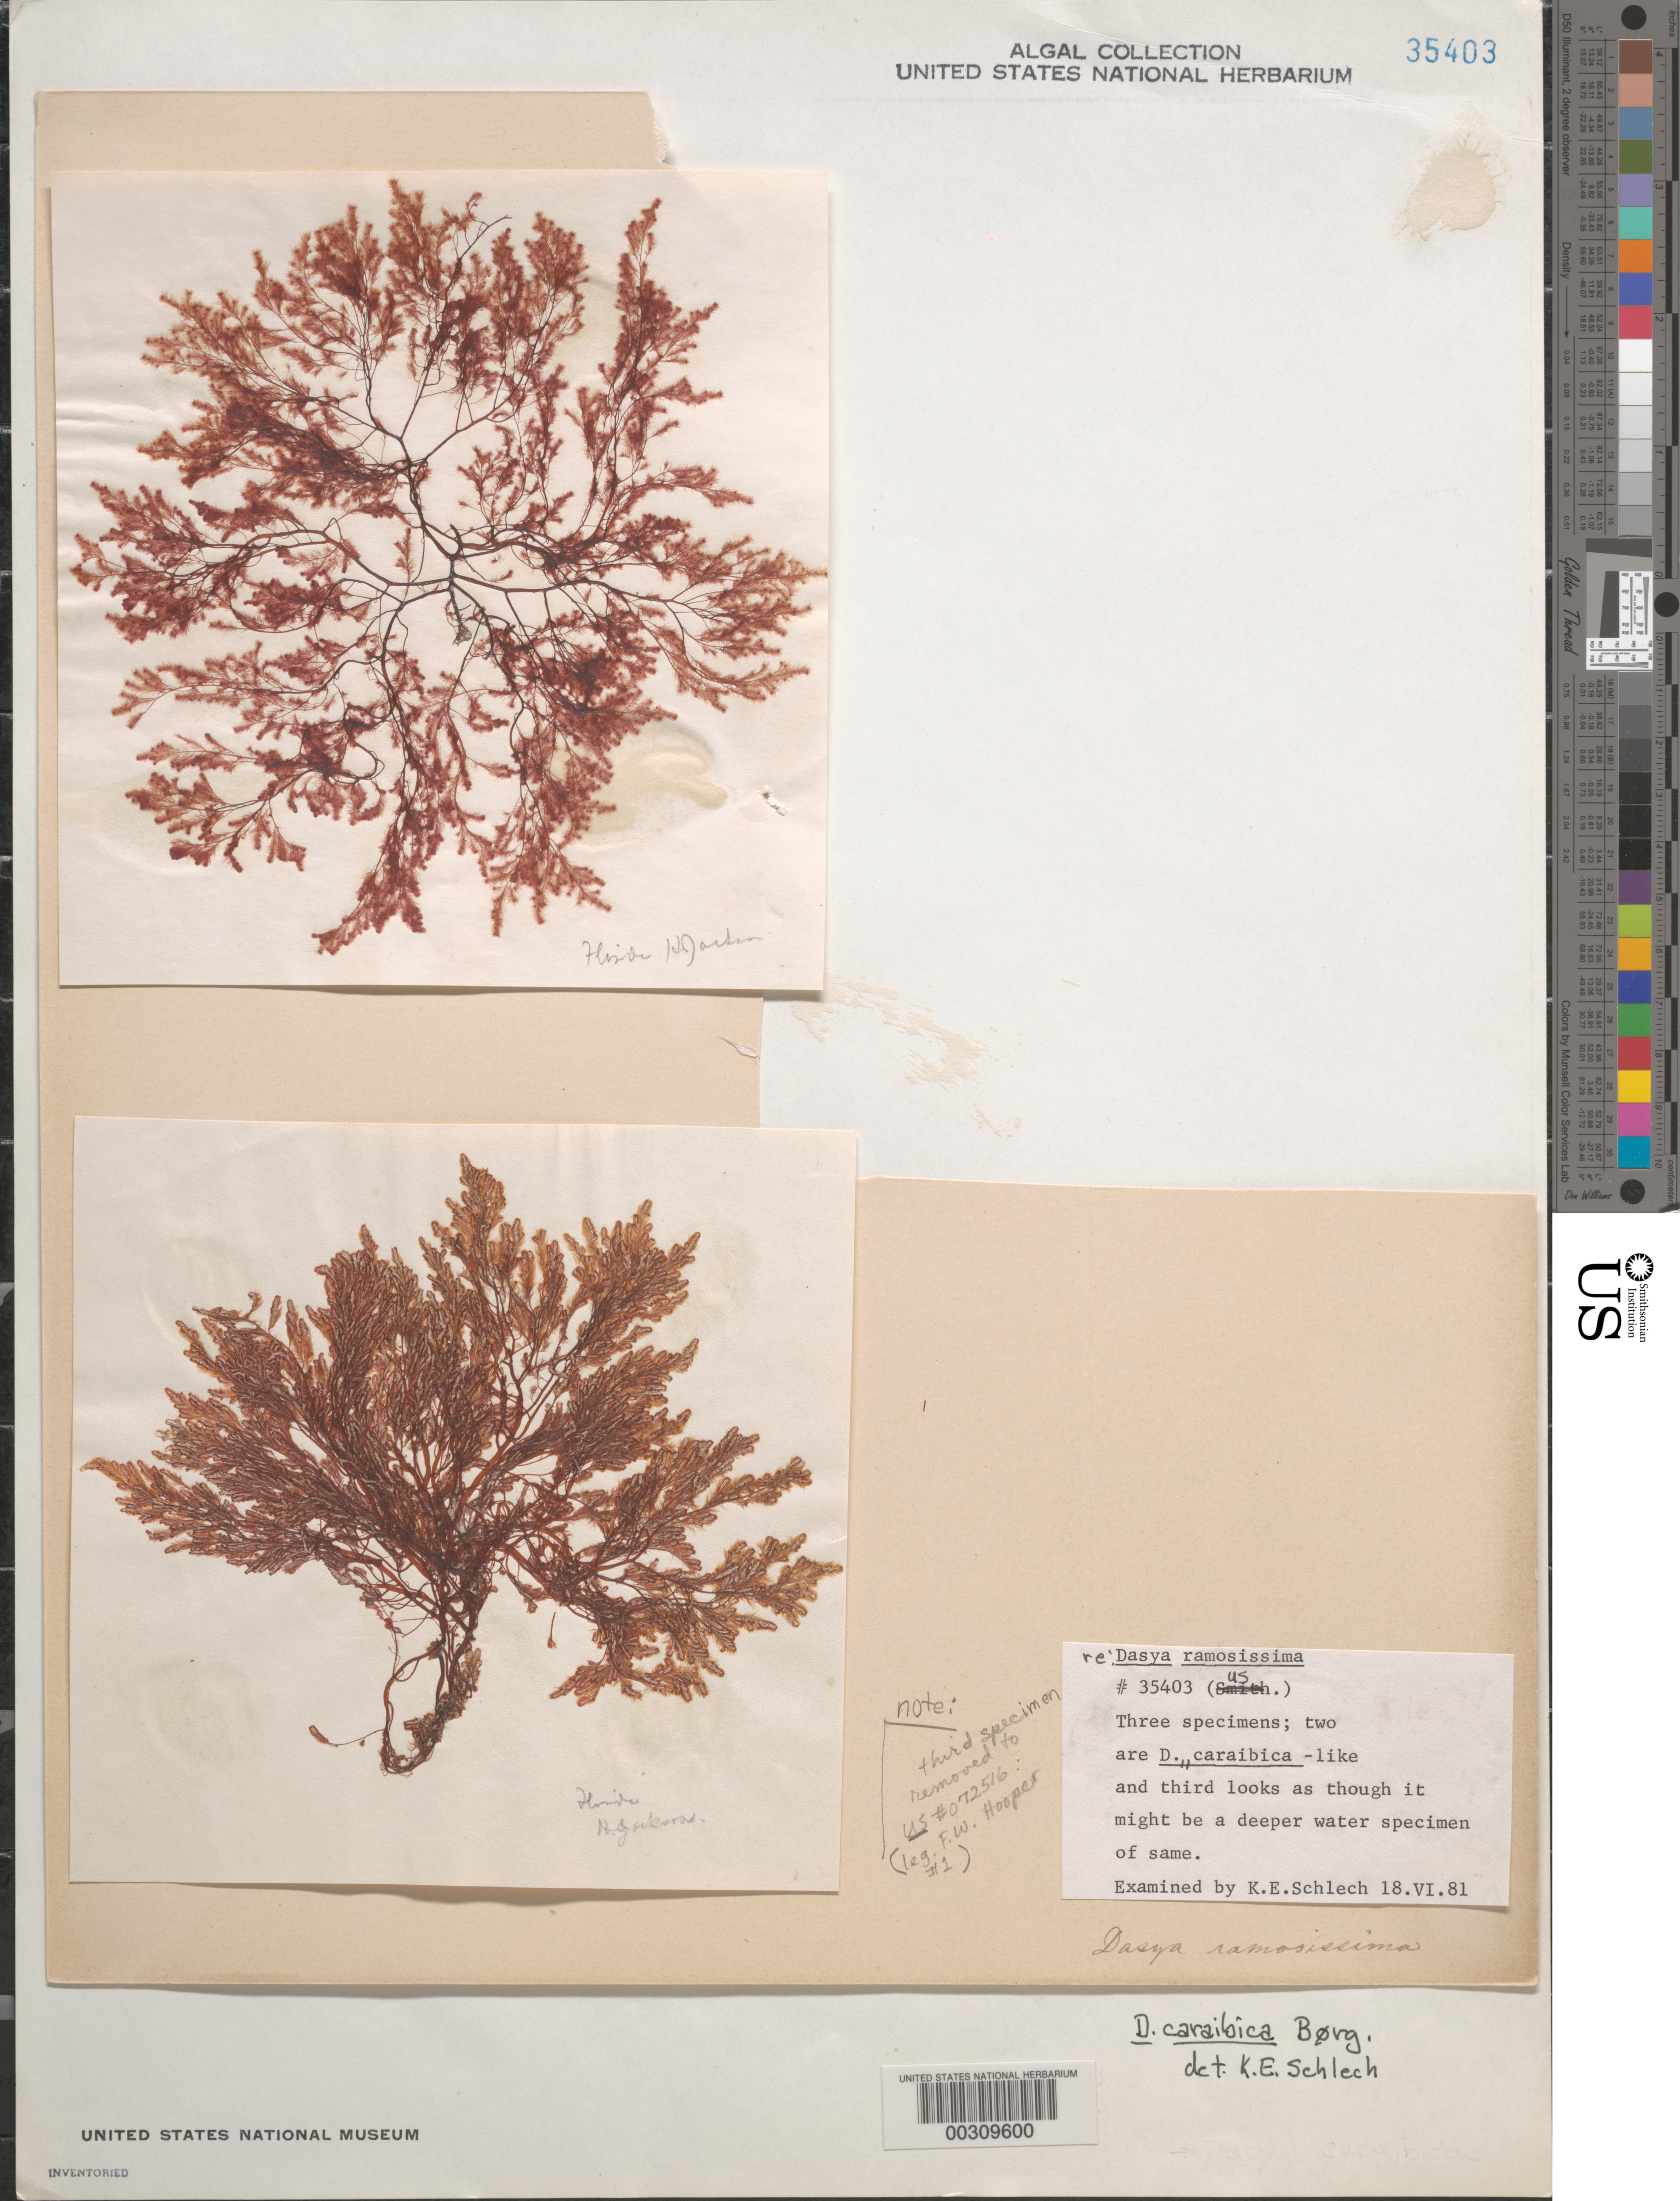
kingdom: Plantae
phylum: Rhodophyta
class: Florideophyceae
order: Ceramiales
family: Dasyaceae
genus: Dasya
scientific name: Dasya caraibica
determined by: Schlech, K. E.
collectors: H. Jackson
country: United States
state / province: Florida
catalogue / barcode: US 35403